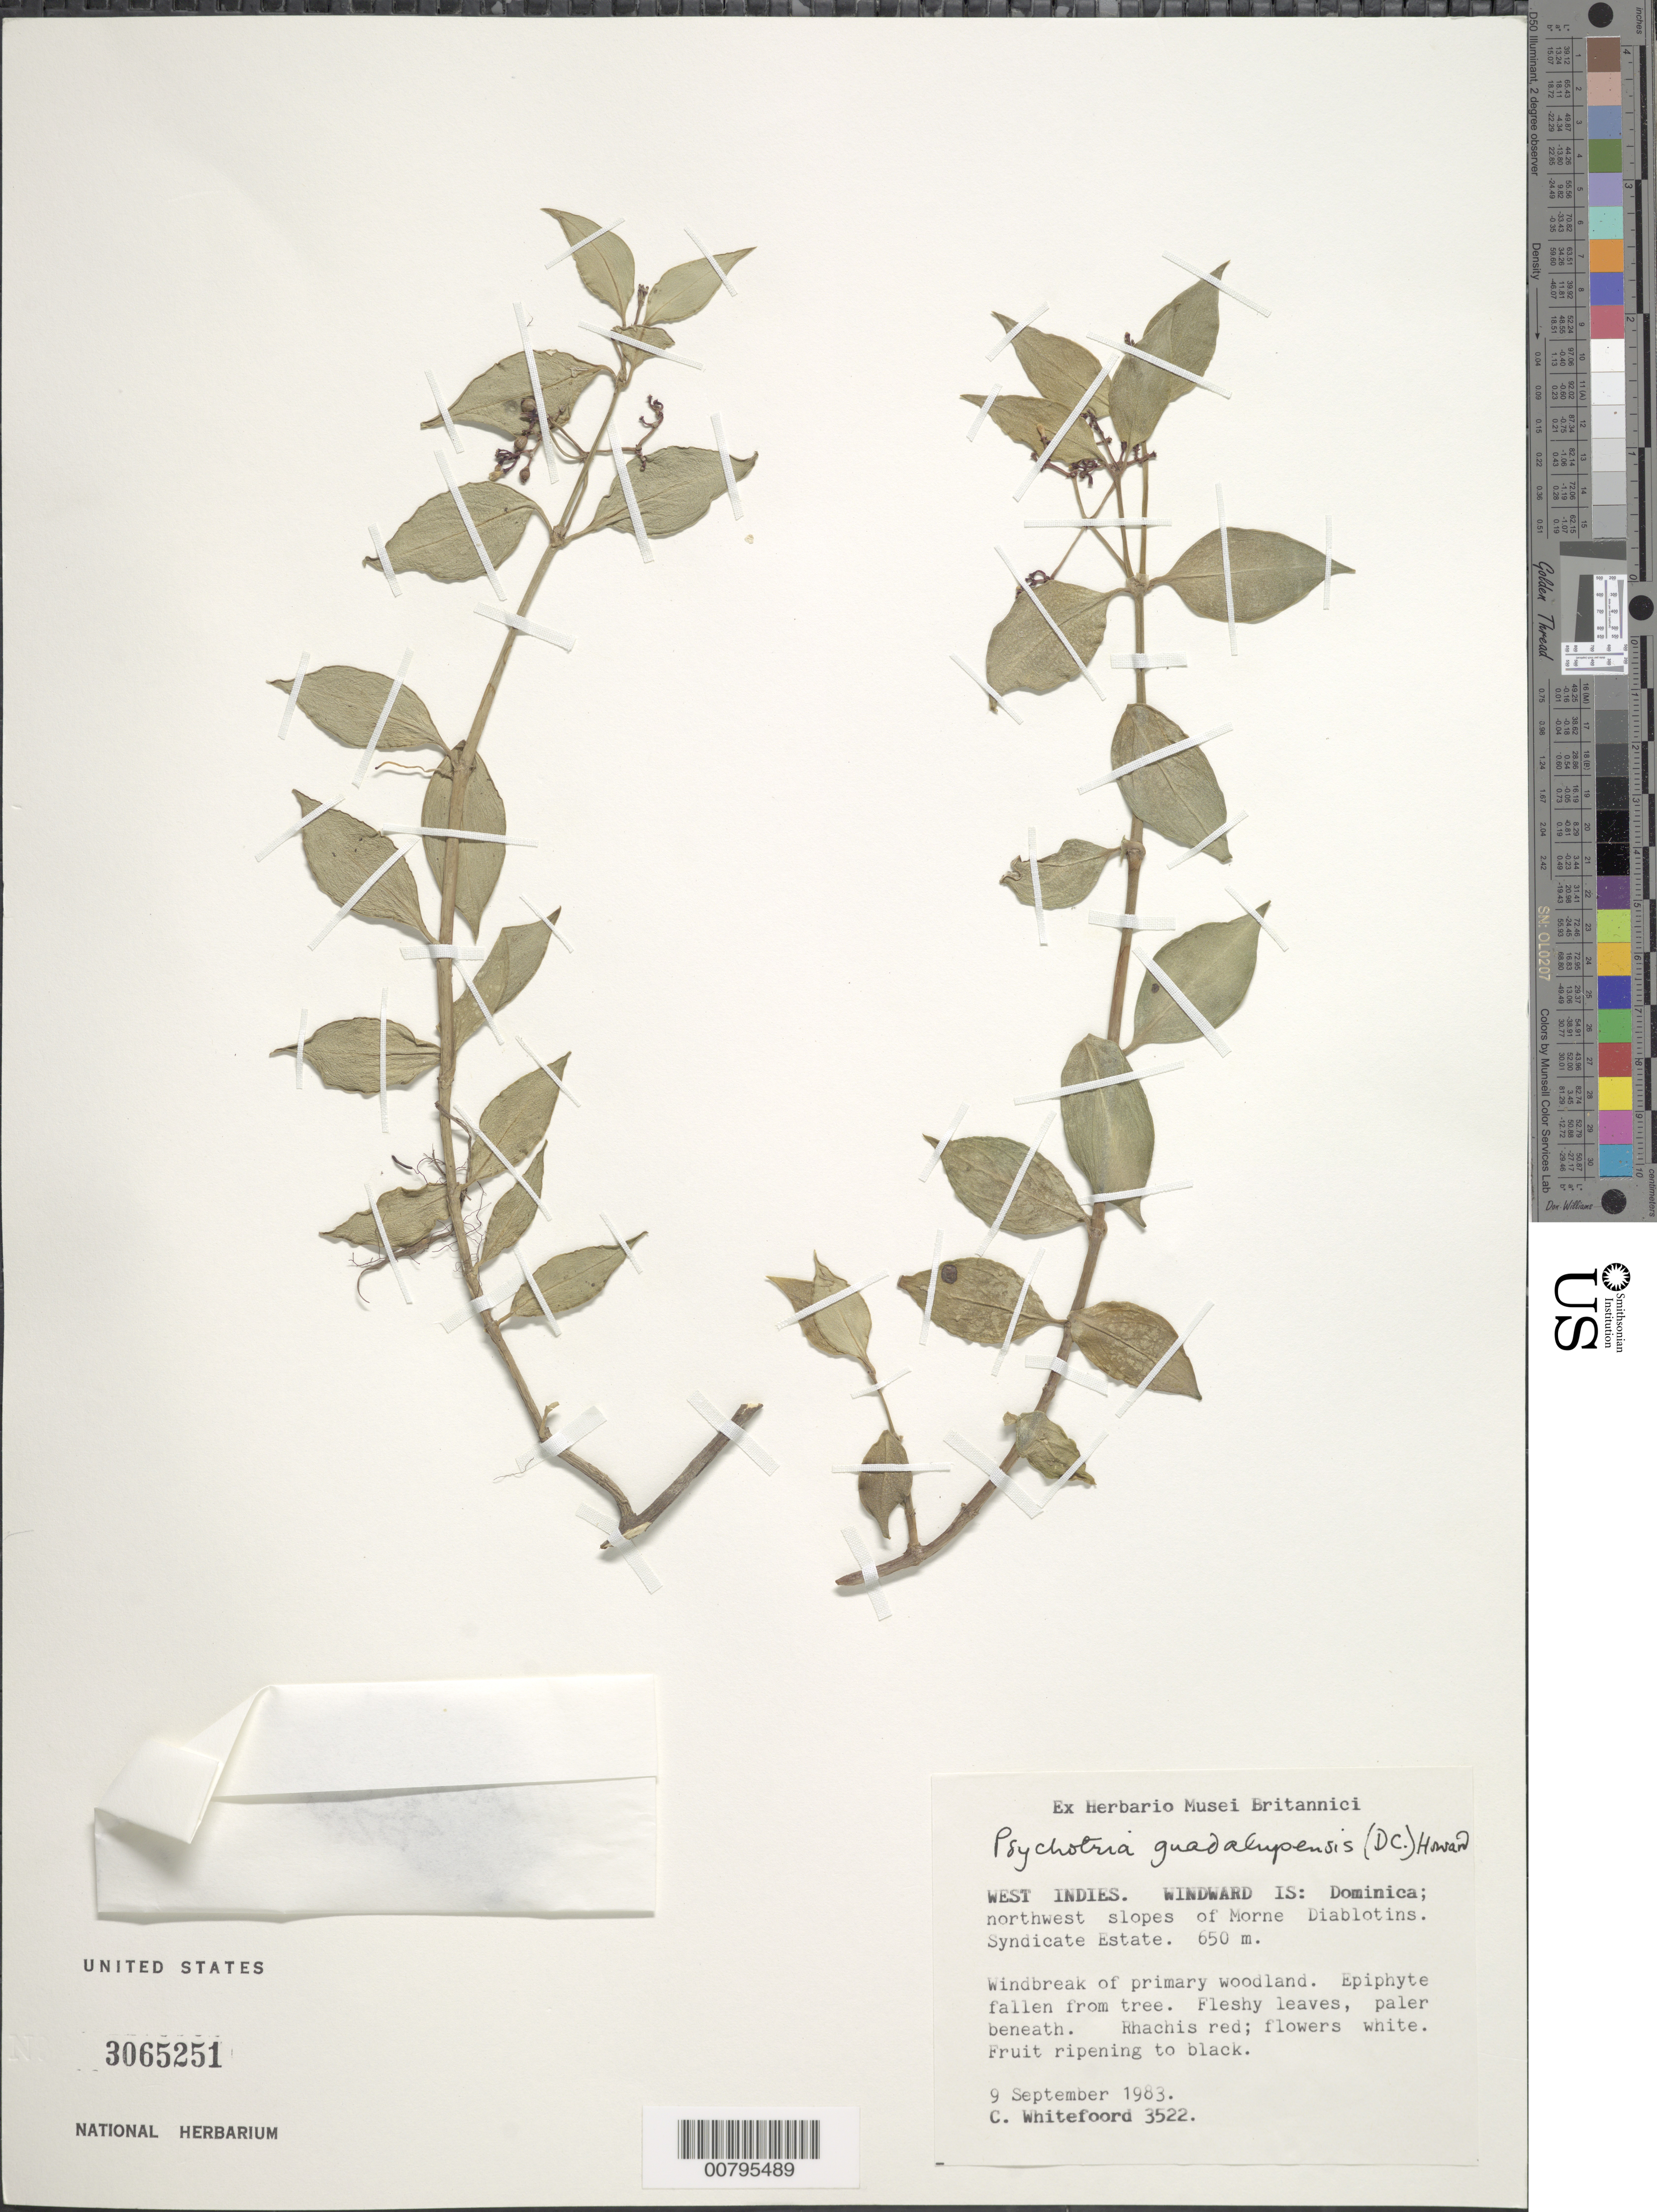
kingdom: Plantae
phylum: Tracheophyta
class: Magnoliopsida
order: Gentianales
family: Rubiaceae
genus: Notopleura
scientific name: Notopleura guadalupensis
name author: (DC.) C.M. Taylor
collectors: C. Whitefoord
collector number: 3522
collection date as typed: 09 Sep 1983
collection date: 1983-09-09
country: Dominica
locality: Northwest slopes of Morne Diablotins. Syndicate Estate.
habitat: Windbreak of primary woodland. Epiphyte fallen from tree.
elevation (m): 650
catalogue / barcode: US 3065251